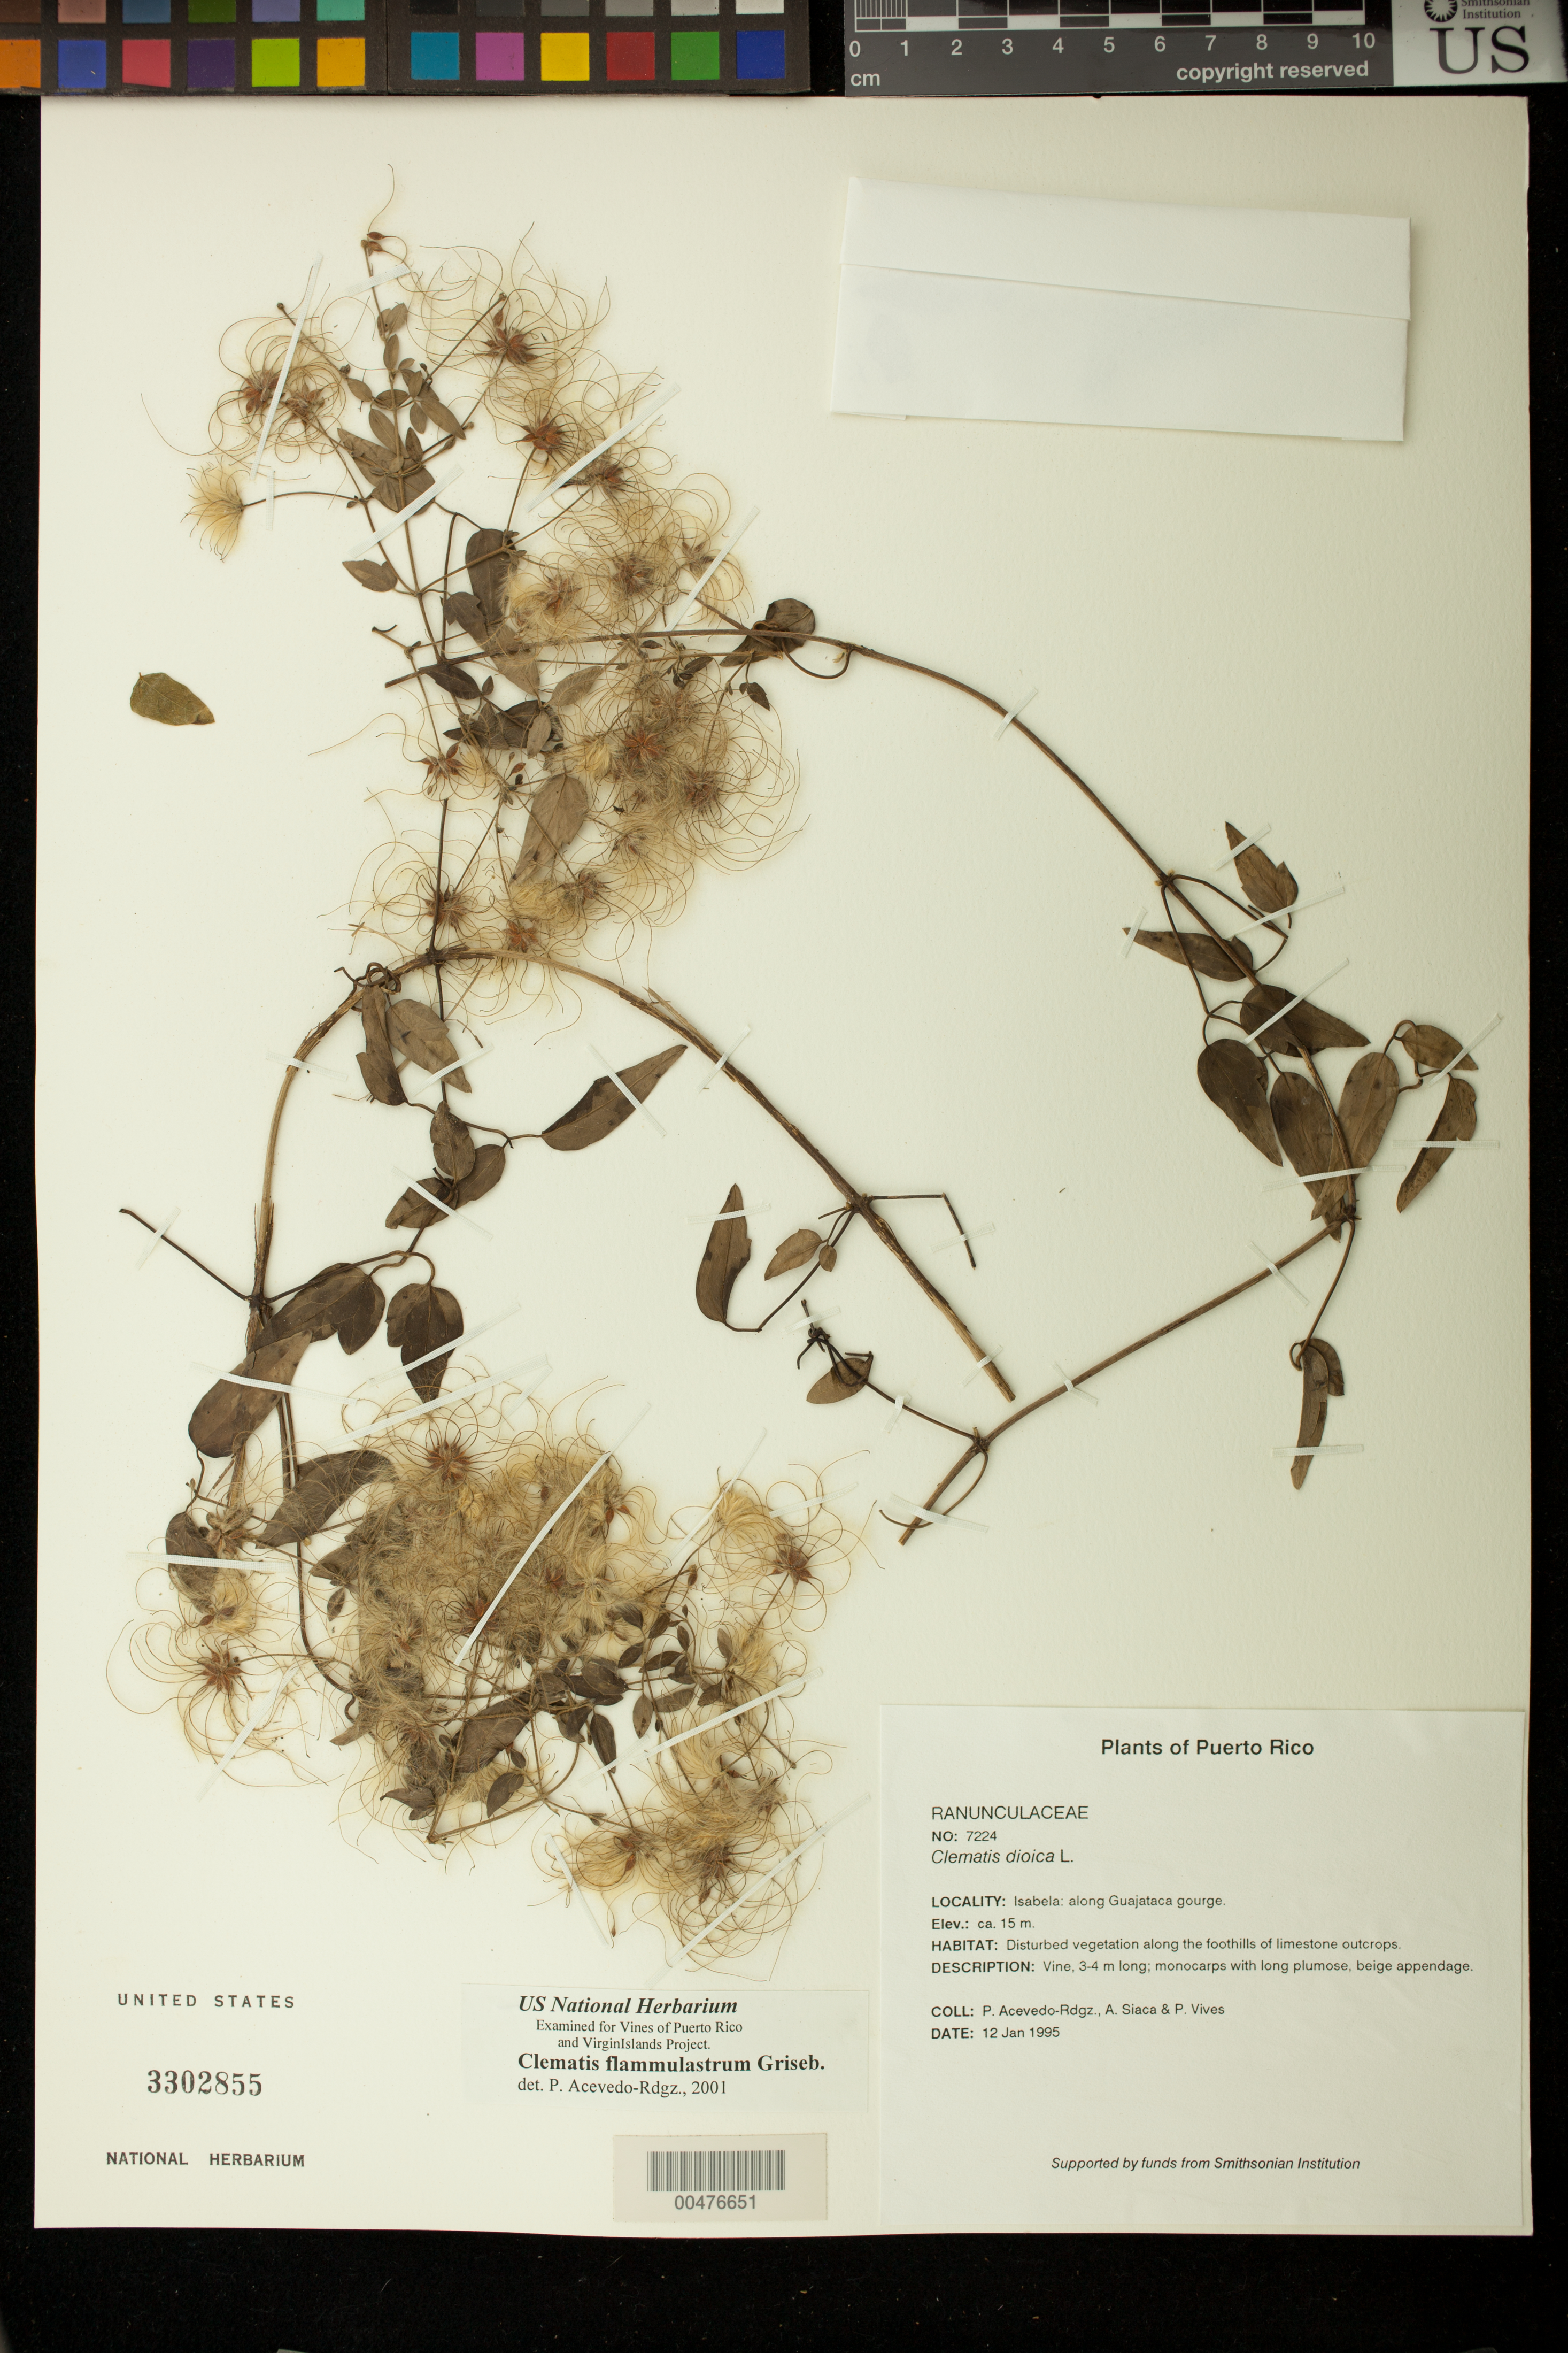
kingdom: Plantae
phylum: Tracheophyta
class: Magnoliopsida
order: Ranunculales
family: Ranunculaceae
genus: Clematis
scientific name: Clematis flammulastrum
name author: Griseb.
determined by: Acevedo-Rodríguez, P., (BOT), Smithsonian Institution - National Museum of Natural History (UNITED STATES)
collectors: P. Acevedo-Rodr., A. Siaca & P. Vives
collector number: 7224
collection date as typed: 12 Jan 1995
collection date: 1995-01-12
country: Puerto Rico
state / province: Isabela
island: Puerto Rico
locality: Isabela: along Guajataca gourge.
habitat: Disturbed vegetation along the foothills of limestone outcrops.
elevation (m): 15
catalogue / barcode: US 3302855